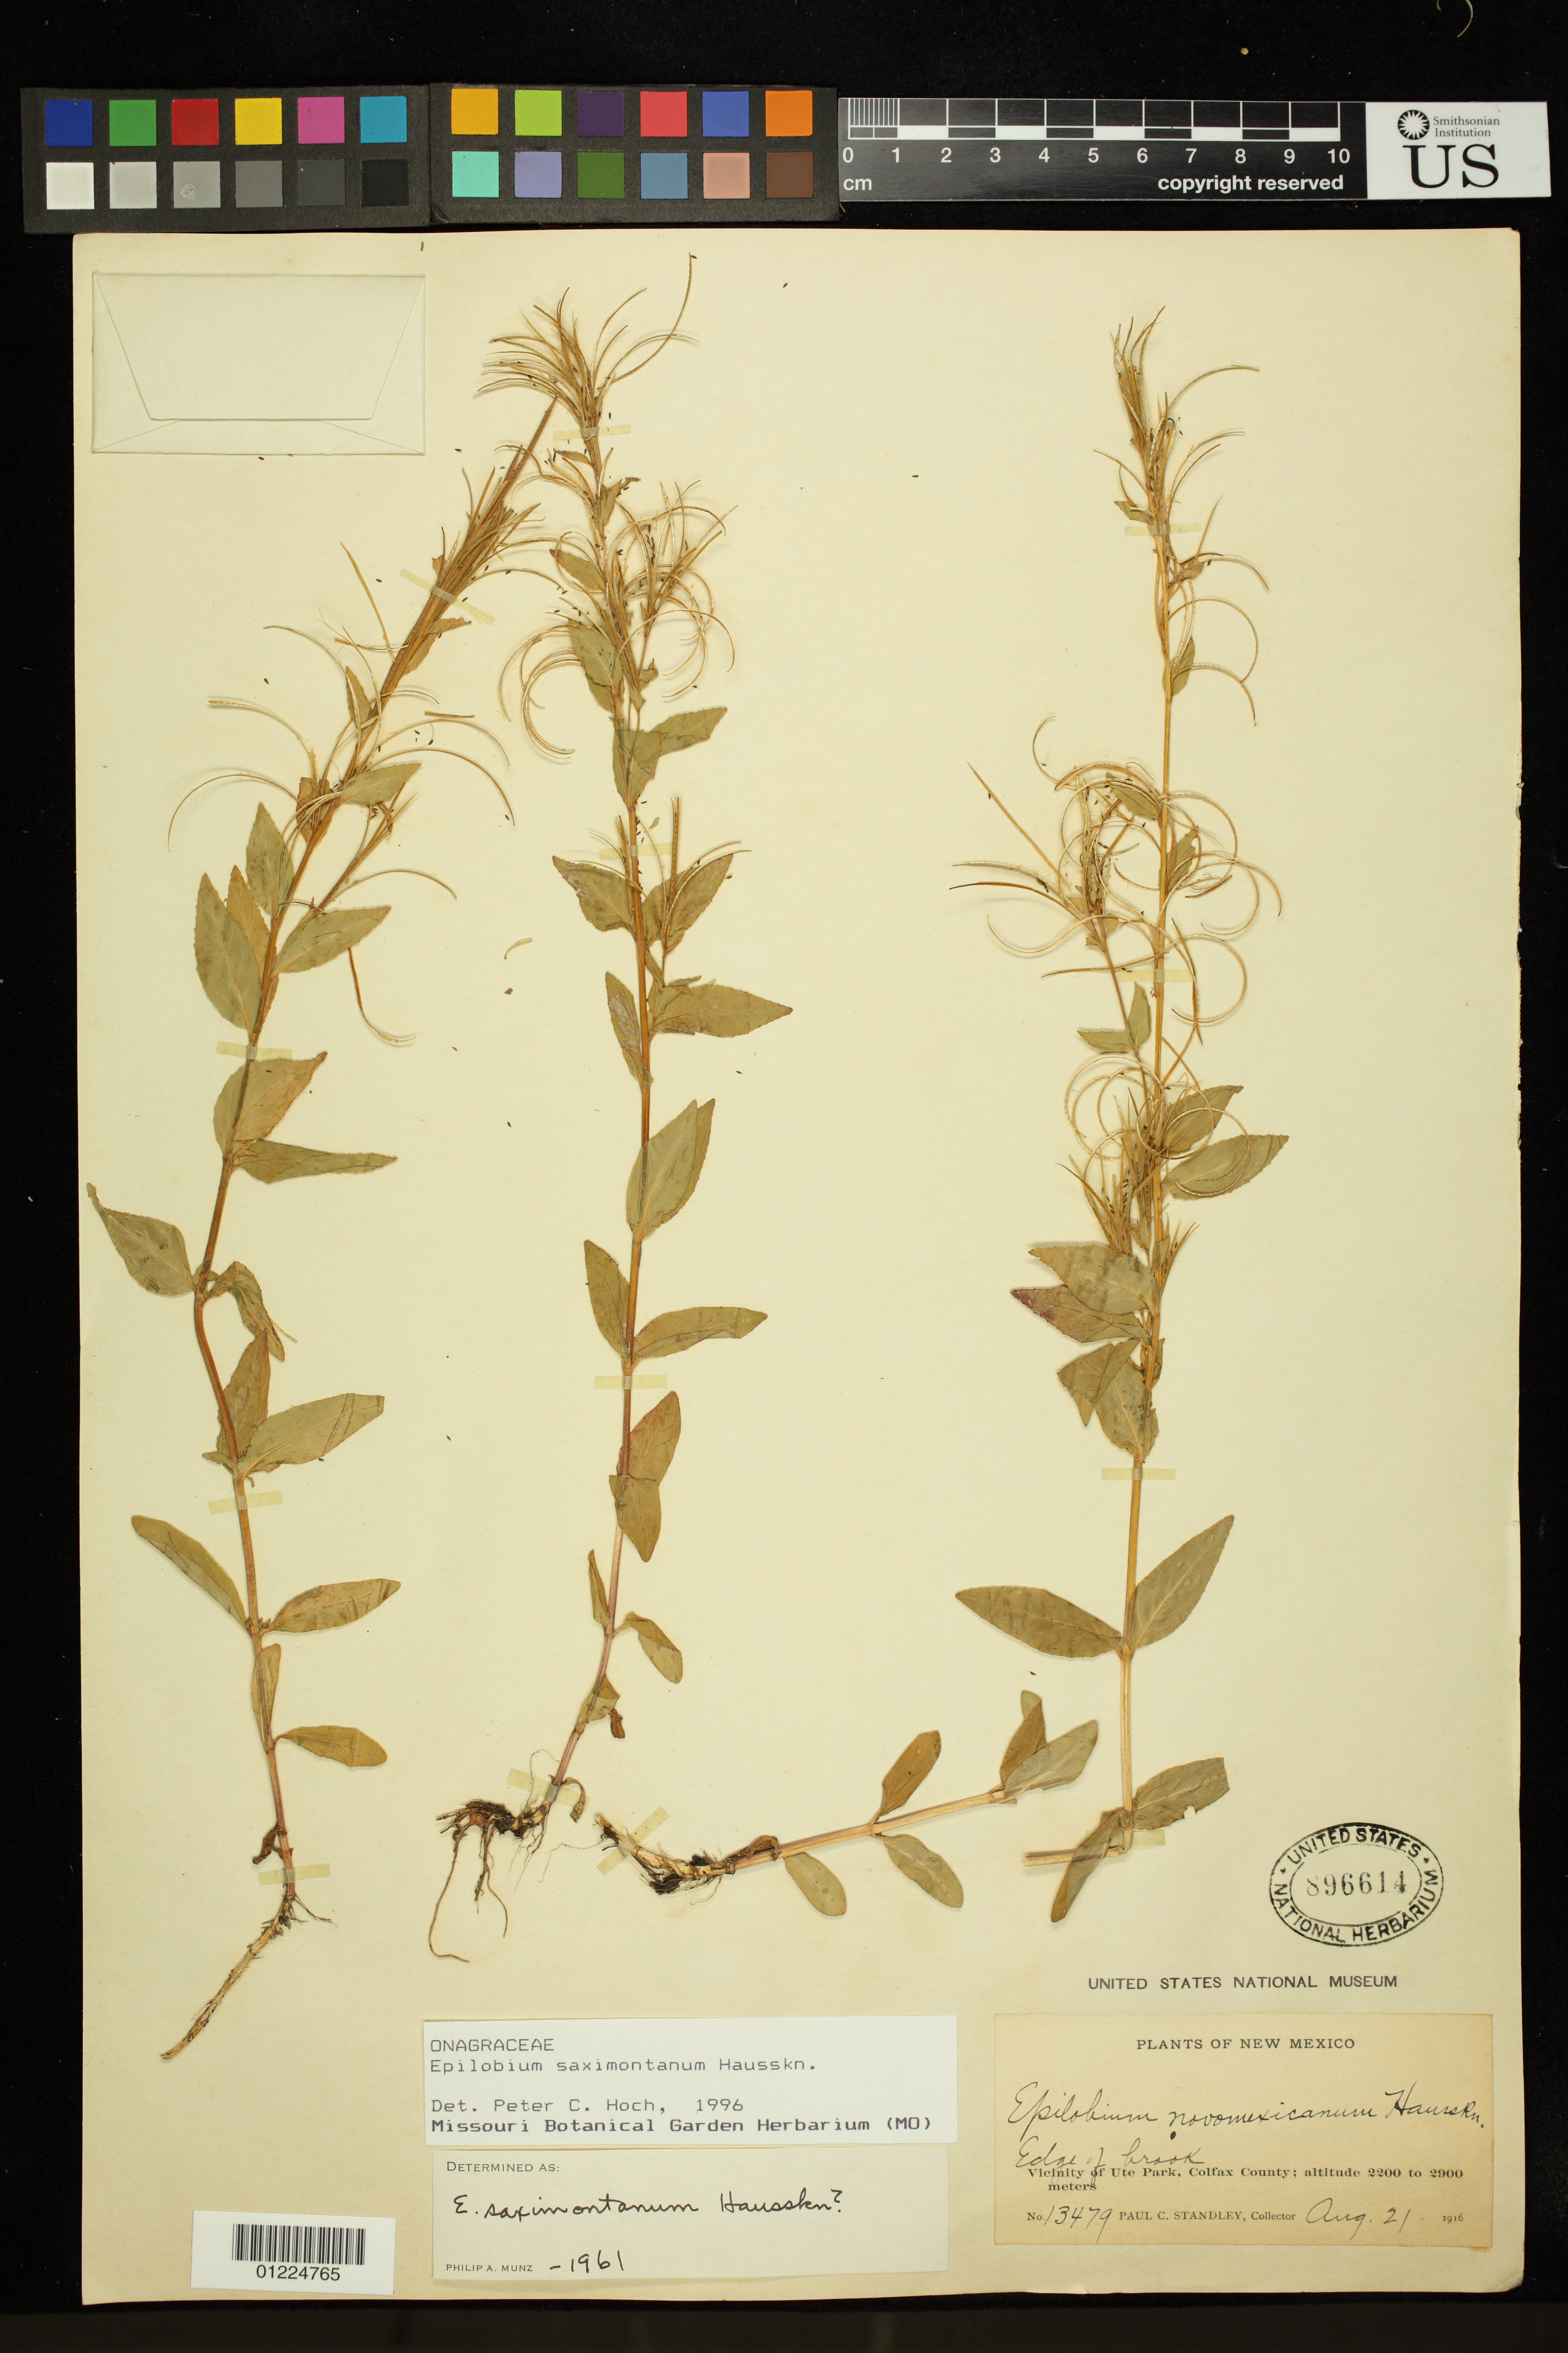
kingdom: Plantae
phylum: Tracheophyta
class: Magnoliopsida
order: Myrtales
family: Onagraceae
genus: Epilobium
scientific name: Epilobium saximontanum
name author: Hausskn.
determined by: Hoch, P. C.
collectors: P. C. Standley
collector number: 13479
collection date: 1916-08-21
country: United States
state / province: New Mexico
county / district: Colfax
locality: Vicinity of Ute Park.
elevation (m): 2200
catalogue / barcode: US 896614